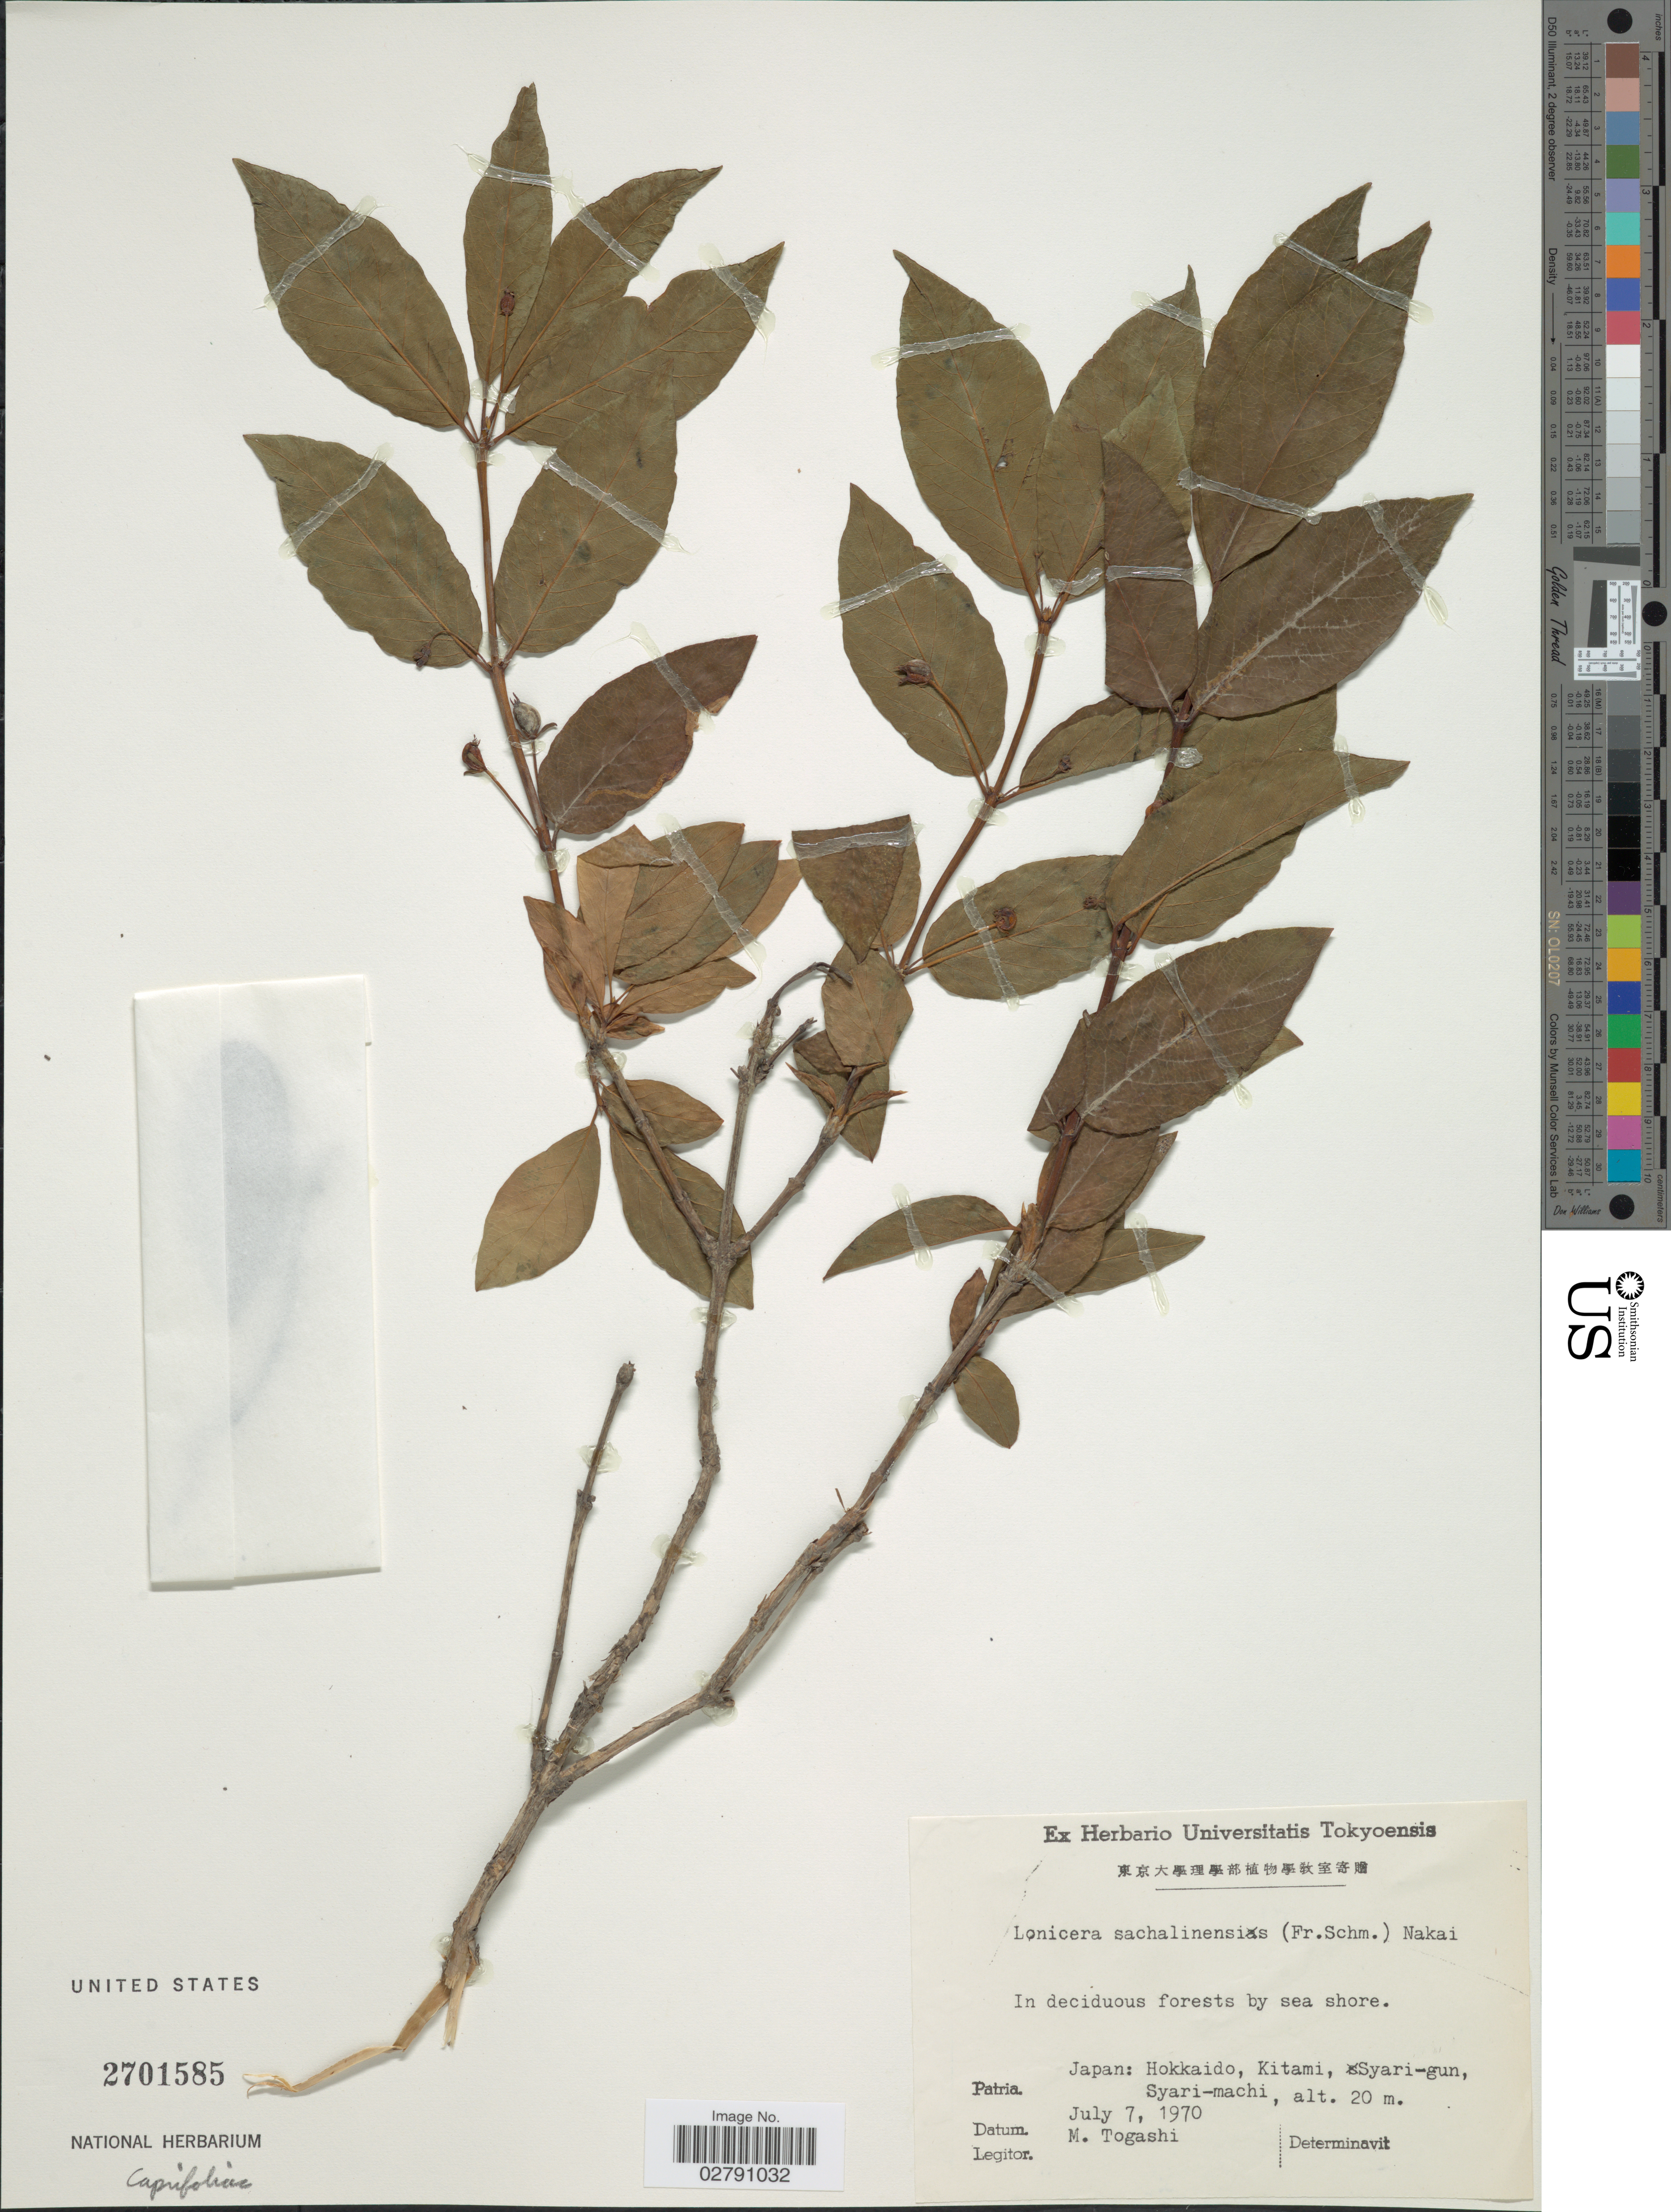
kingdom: Plantae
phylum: Tracheophyta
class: Magnoliopsida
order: Dipsacales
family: Caprifoliaceae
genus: Lonicera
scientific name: Lonicera sachalinensis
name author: (Schmidt) Nakai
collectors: M. Togashi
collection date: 1970-07-07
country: Japan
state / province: Hokkaidō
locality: Kitami, Syari-gun, Syari-machi.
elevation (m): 20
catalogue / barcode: US 2701585